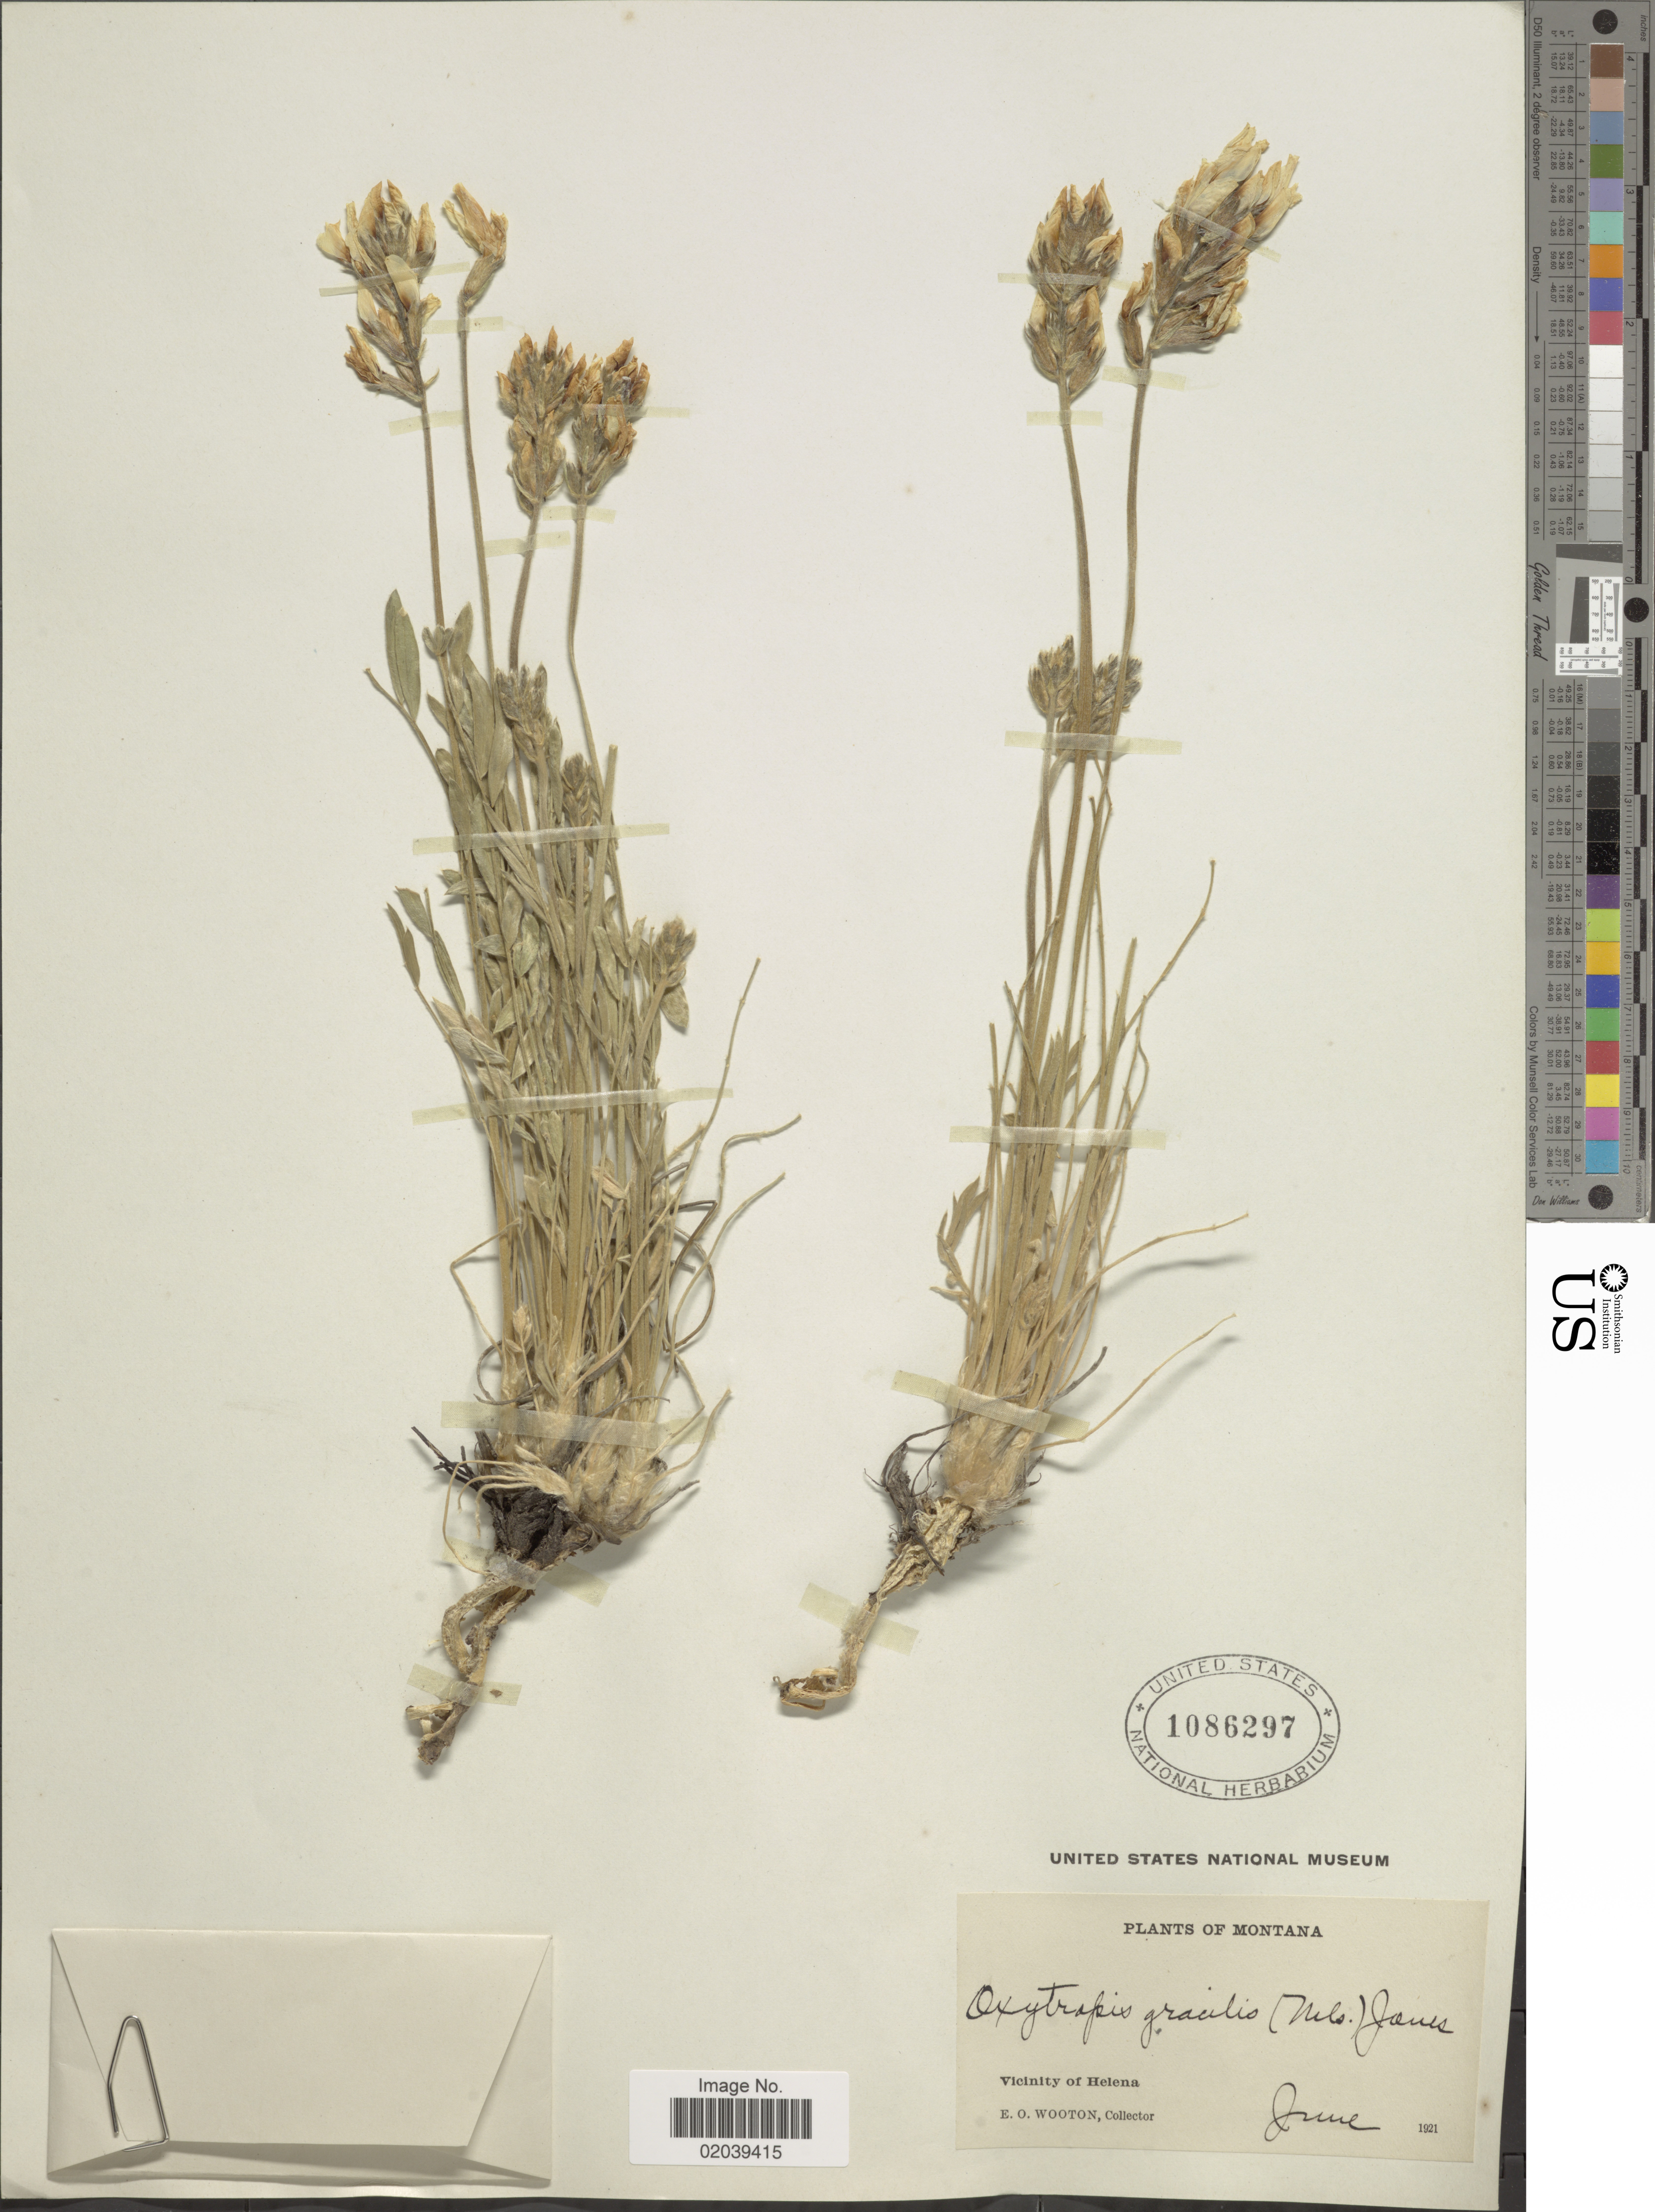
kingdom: Plantae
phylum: Tracheophyta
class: Magnoliopsida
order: Fabales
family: Fabaceae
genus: Oxytropis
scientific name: Oxytropis campestris var. gracilis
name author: (A. Nelson) Barneby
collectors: E. O. Wooton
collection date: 1921-06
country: United States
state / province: Montana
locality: Vicinity of Helena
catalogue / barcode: US 1086297